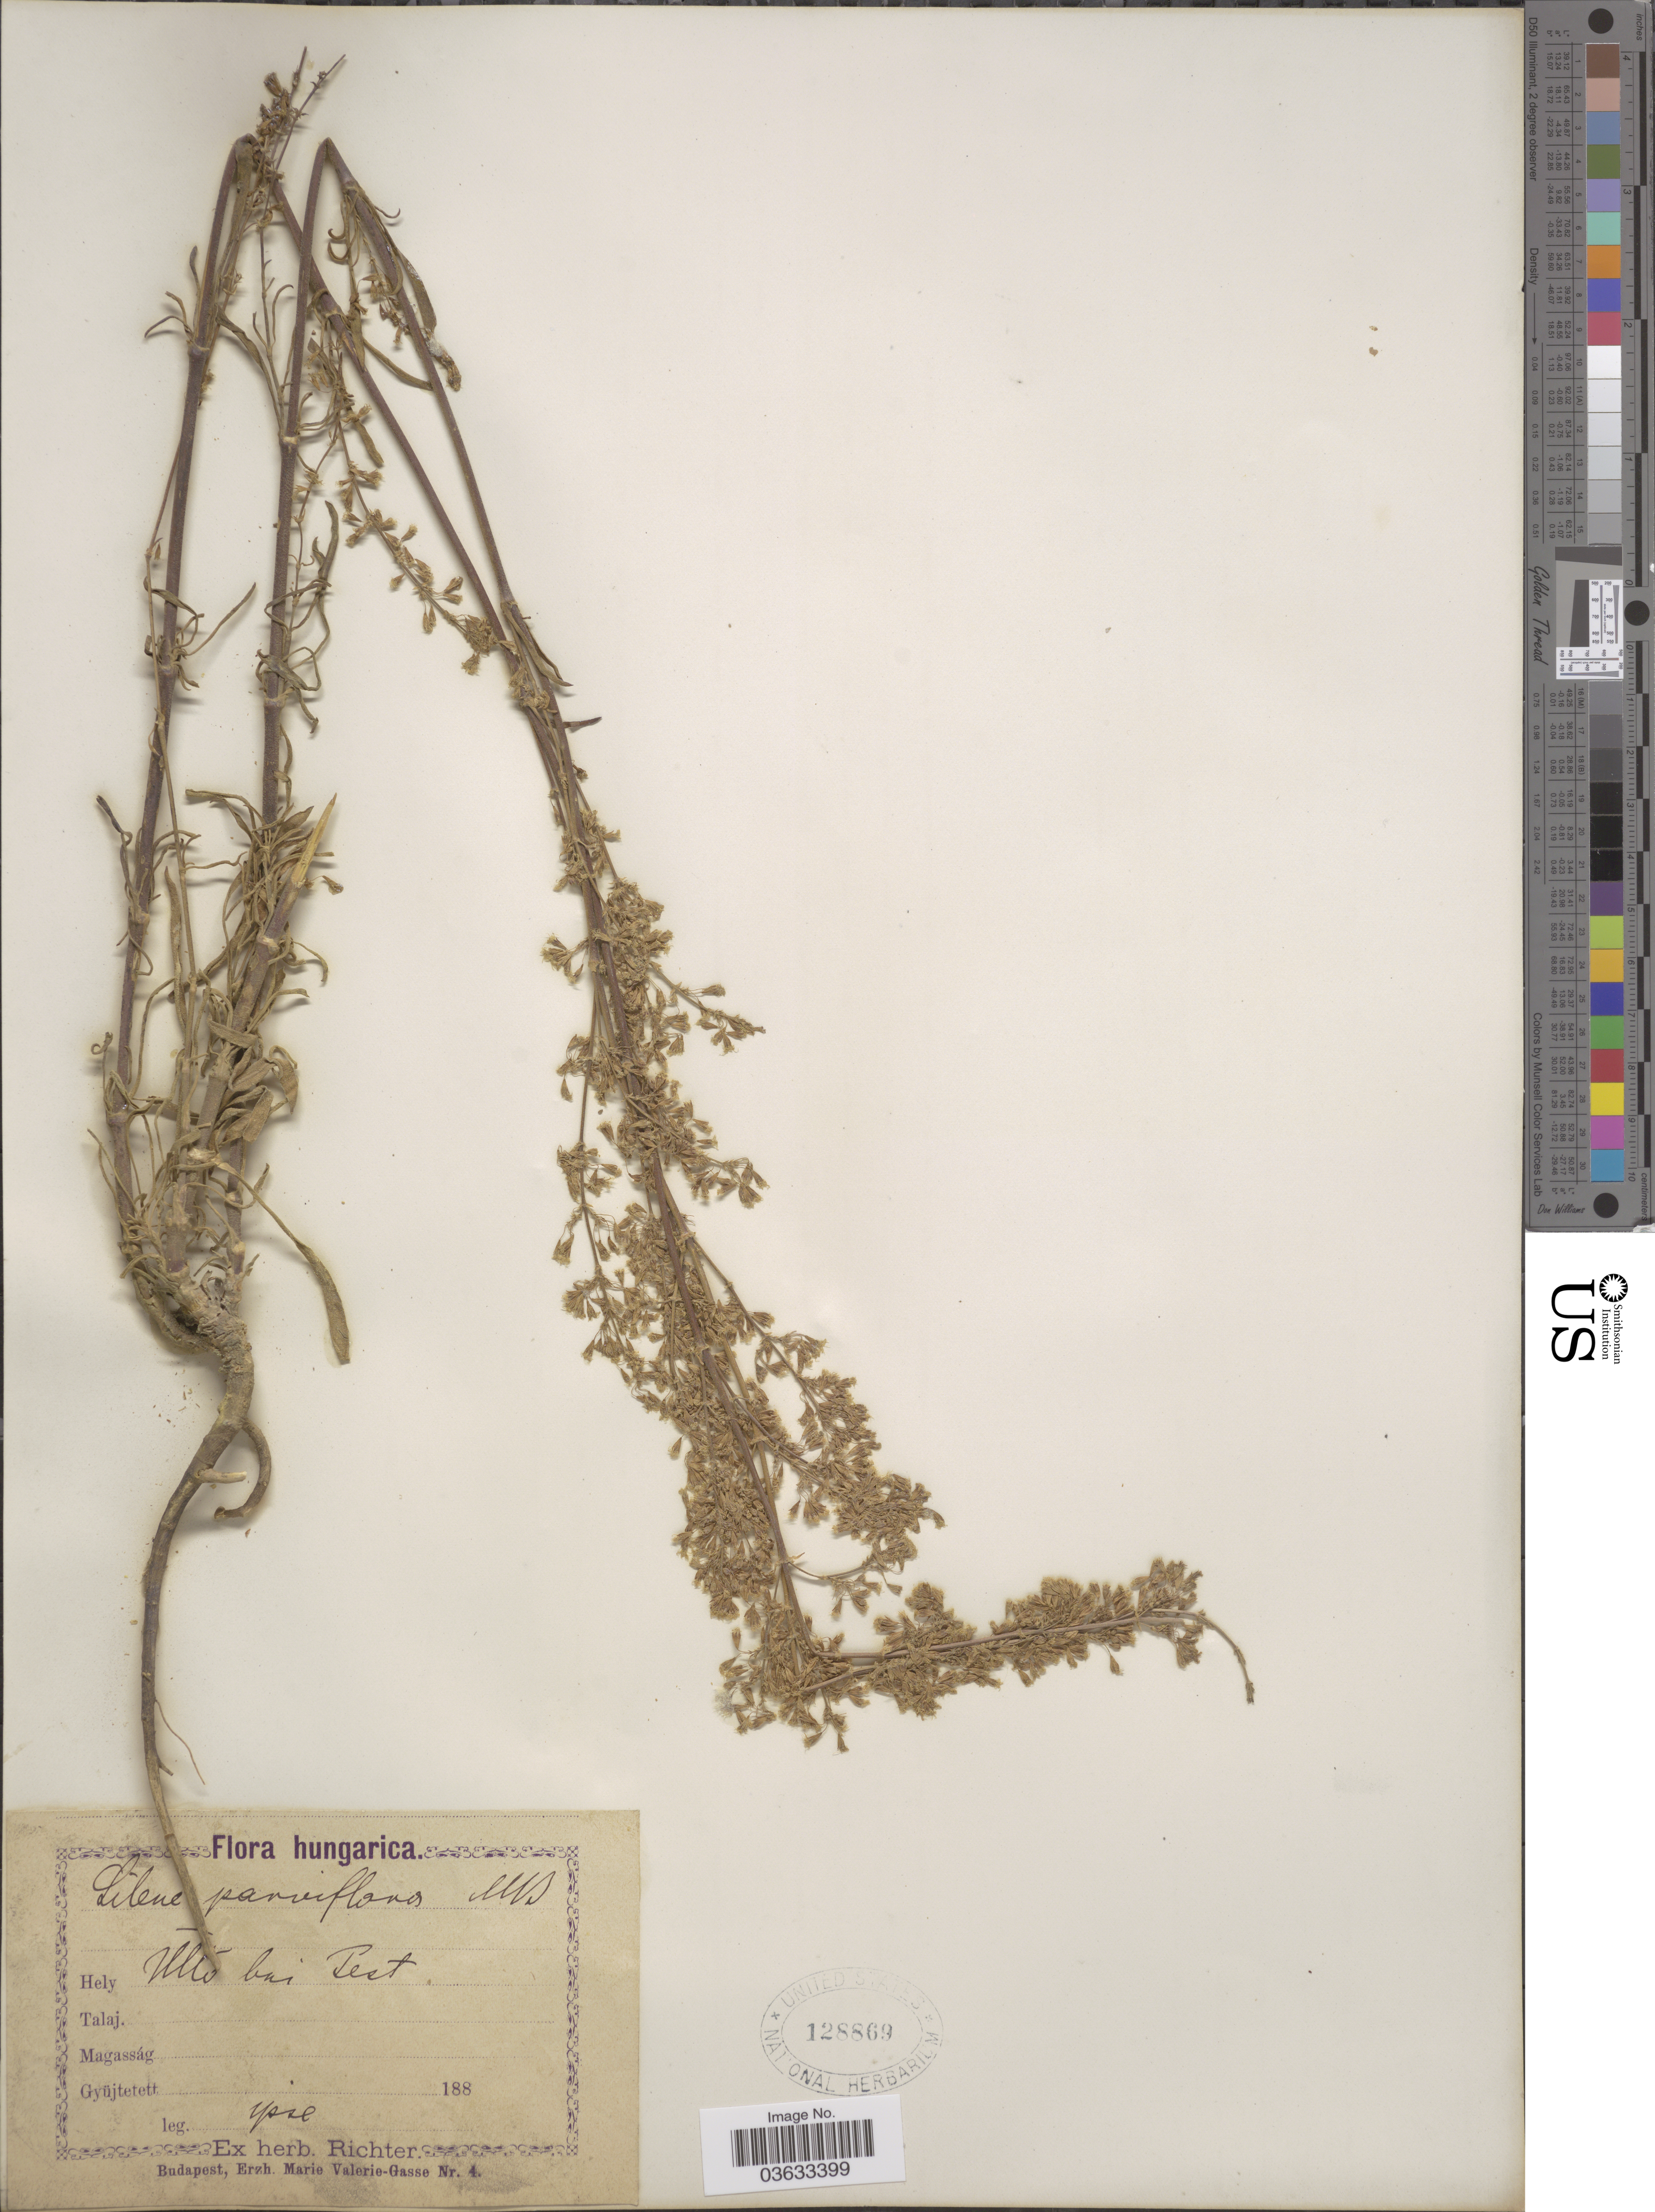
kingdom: Plantae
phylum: Tracheophyta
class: Magnoliopsida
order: Caryophyllales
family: Caryophyllaceae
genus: Silene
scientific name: Silene parviflora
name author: (Ehrh.) Pers.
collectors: -- Richter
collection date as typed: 188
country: Hungary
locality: Alto [interpreted] bai Pest.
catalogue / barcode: US 128869